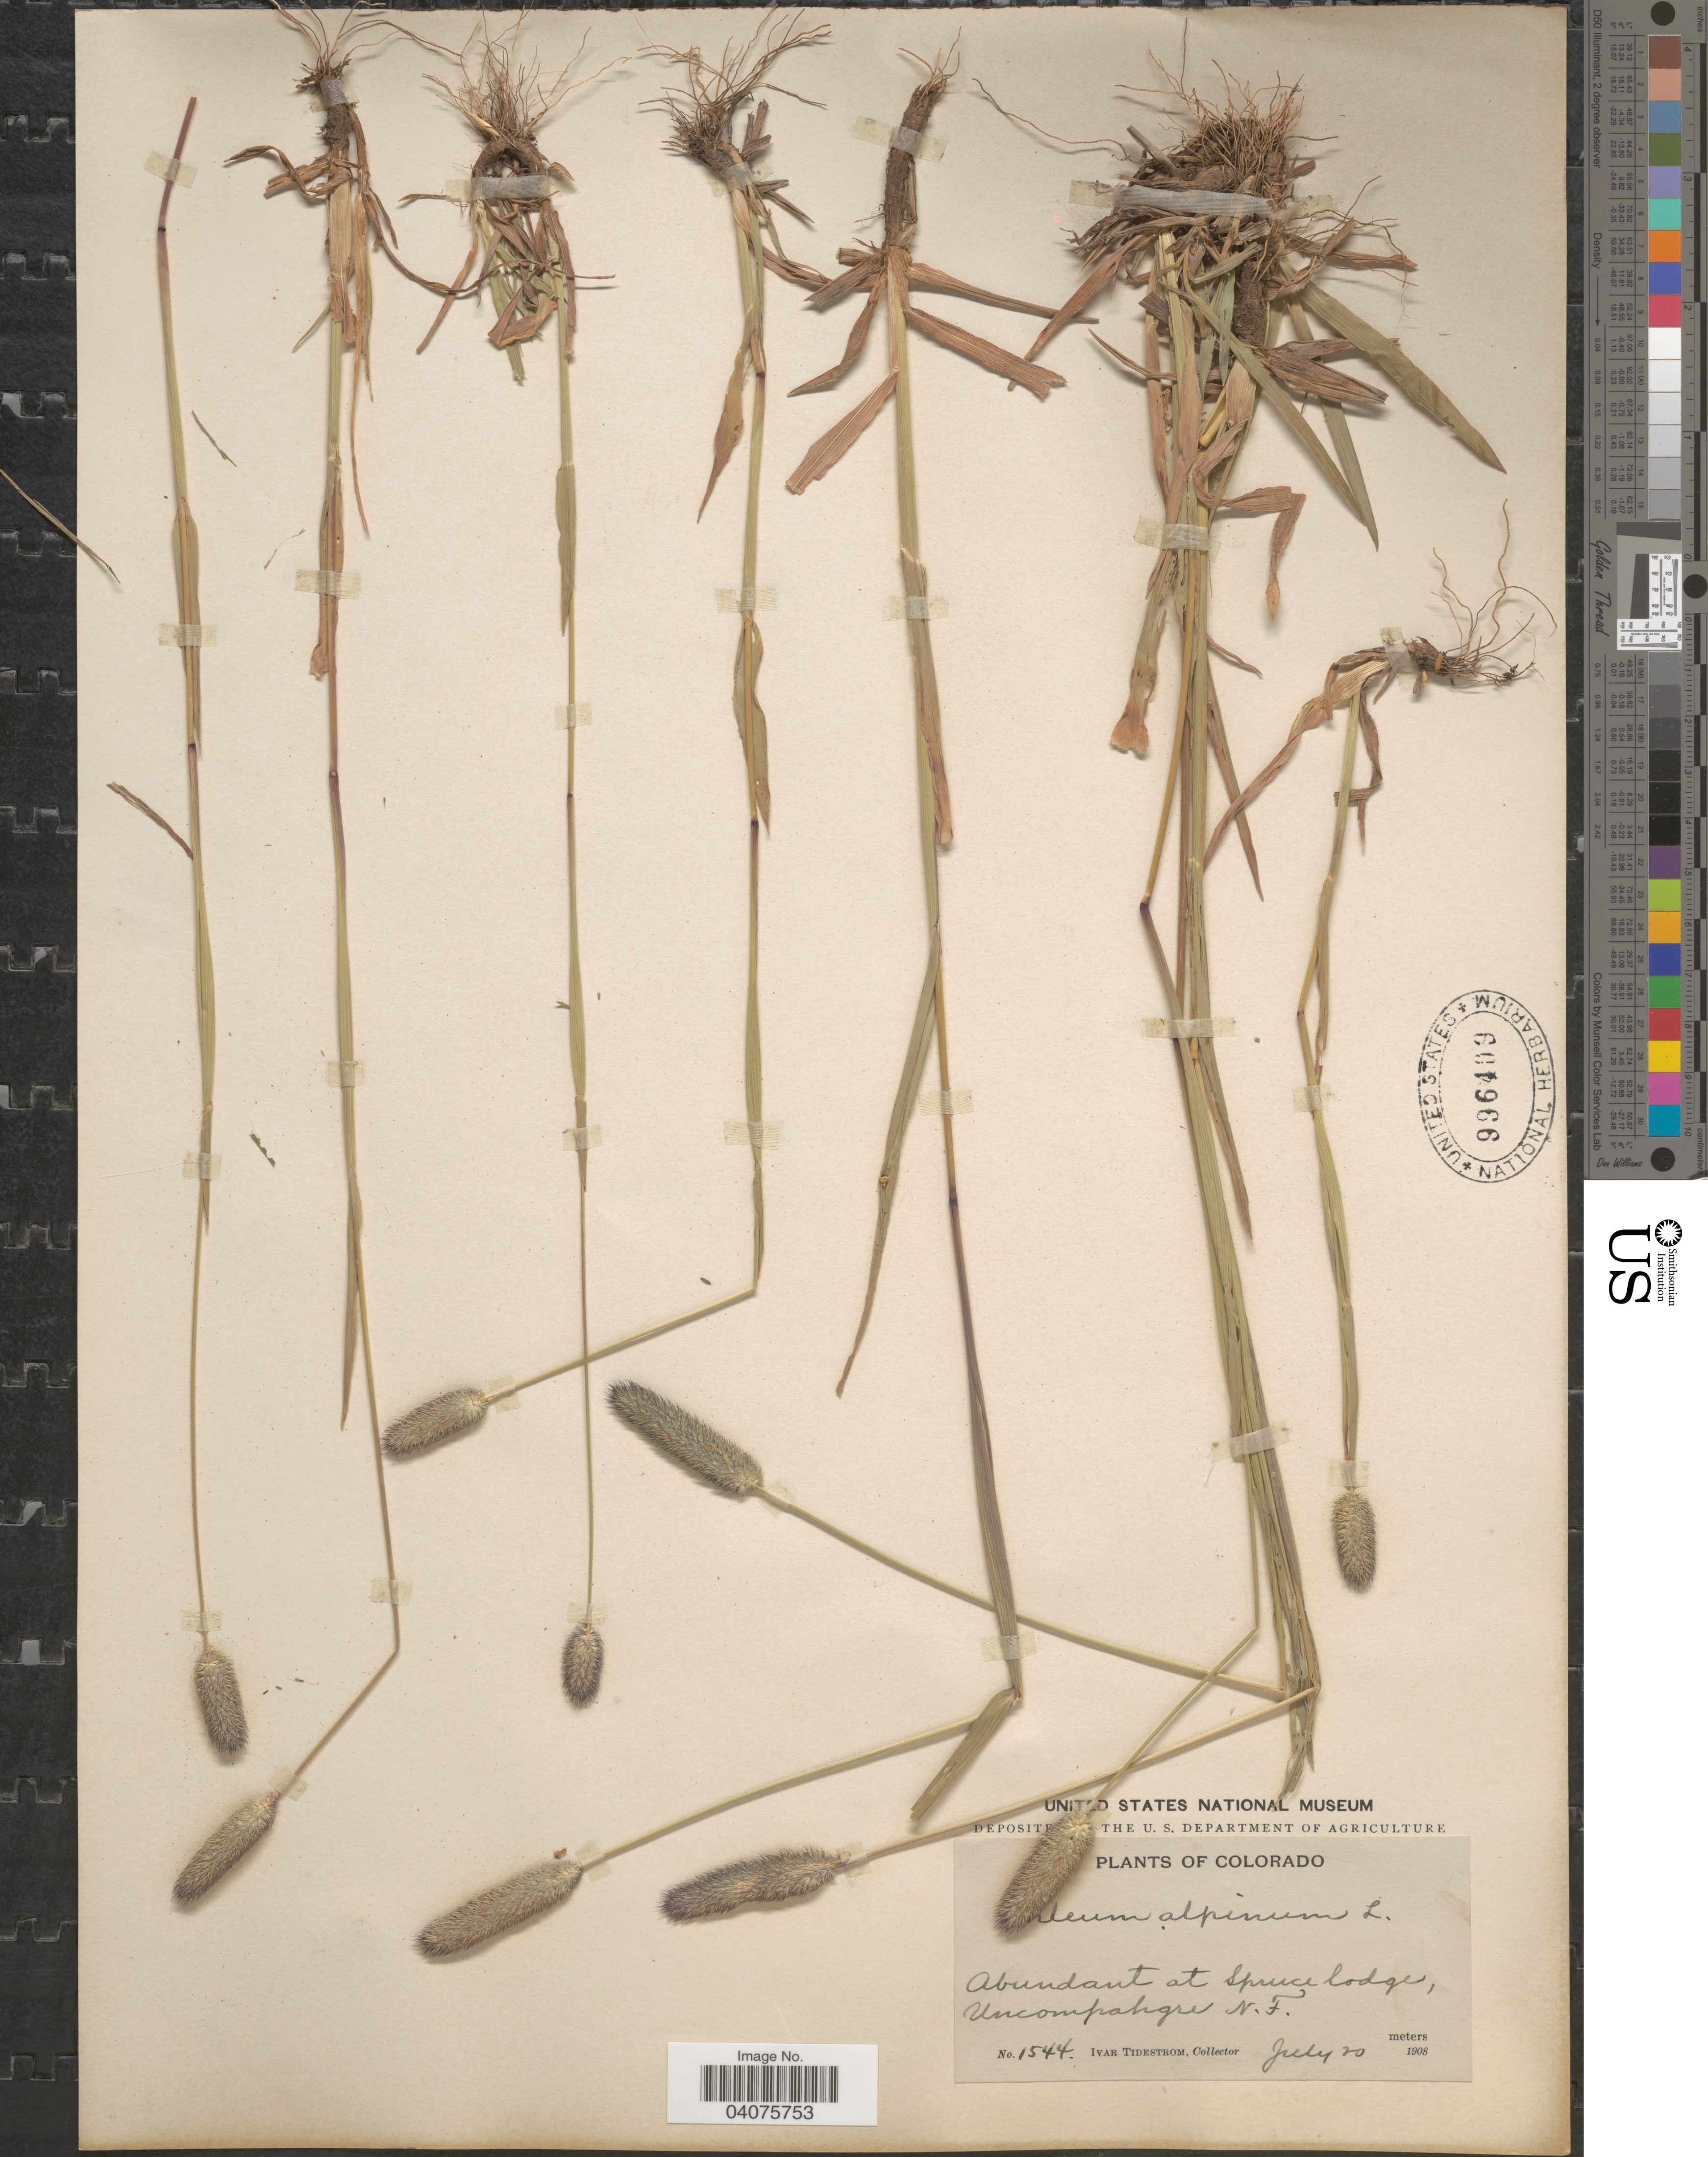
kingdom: Plantae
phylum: Tracheophyta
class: Liliopsida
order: Poales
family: Poaceae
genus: Phleum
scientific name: Phleum alpinum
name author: L.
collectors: I. F. Tidestrom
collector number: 1544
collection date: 1908-07-20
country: United States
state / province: Colorado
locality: At Spruce lodge, Uncompahgre N. F.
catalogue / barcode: US 996409